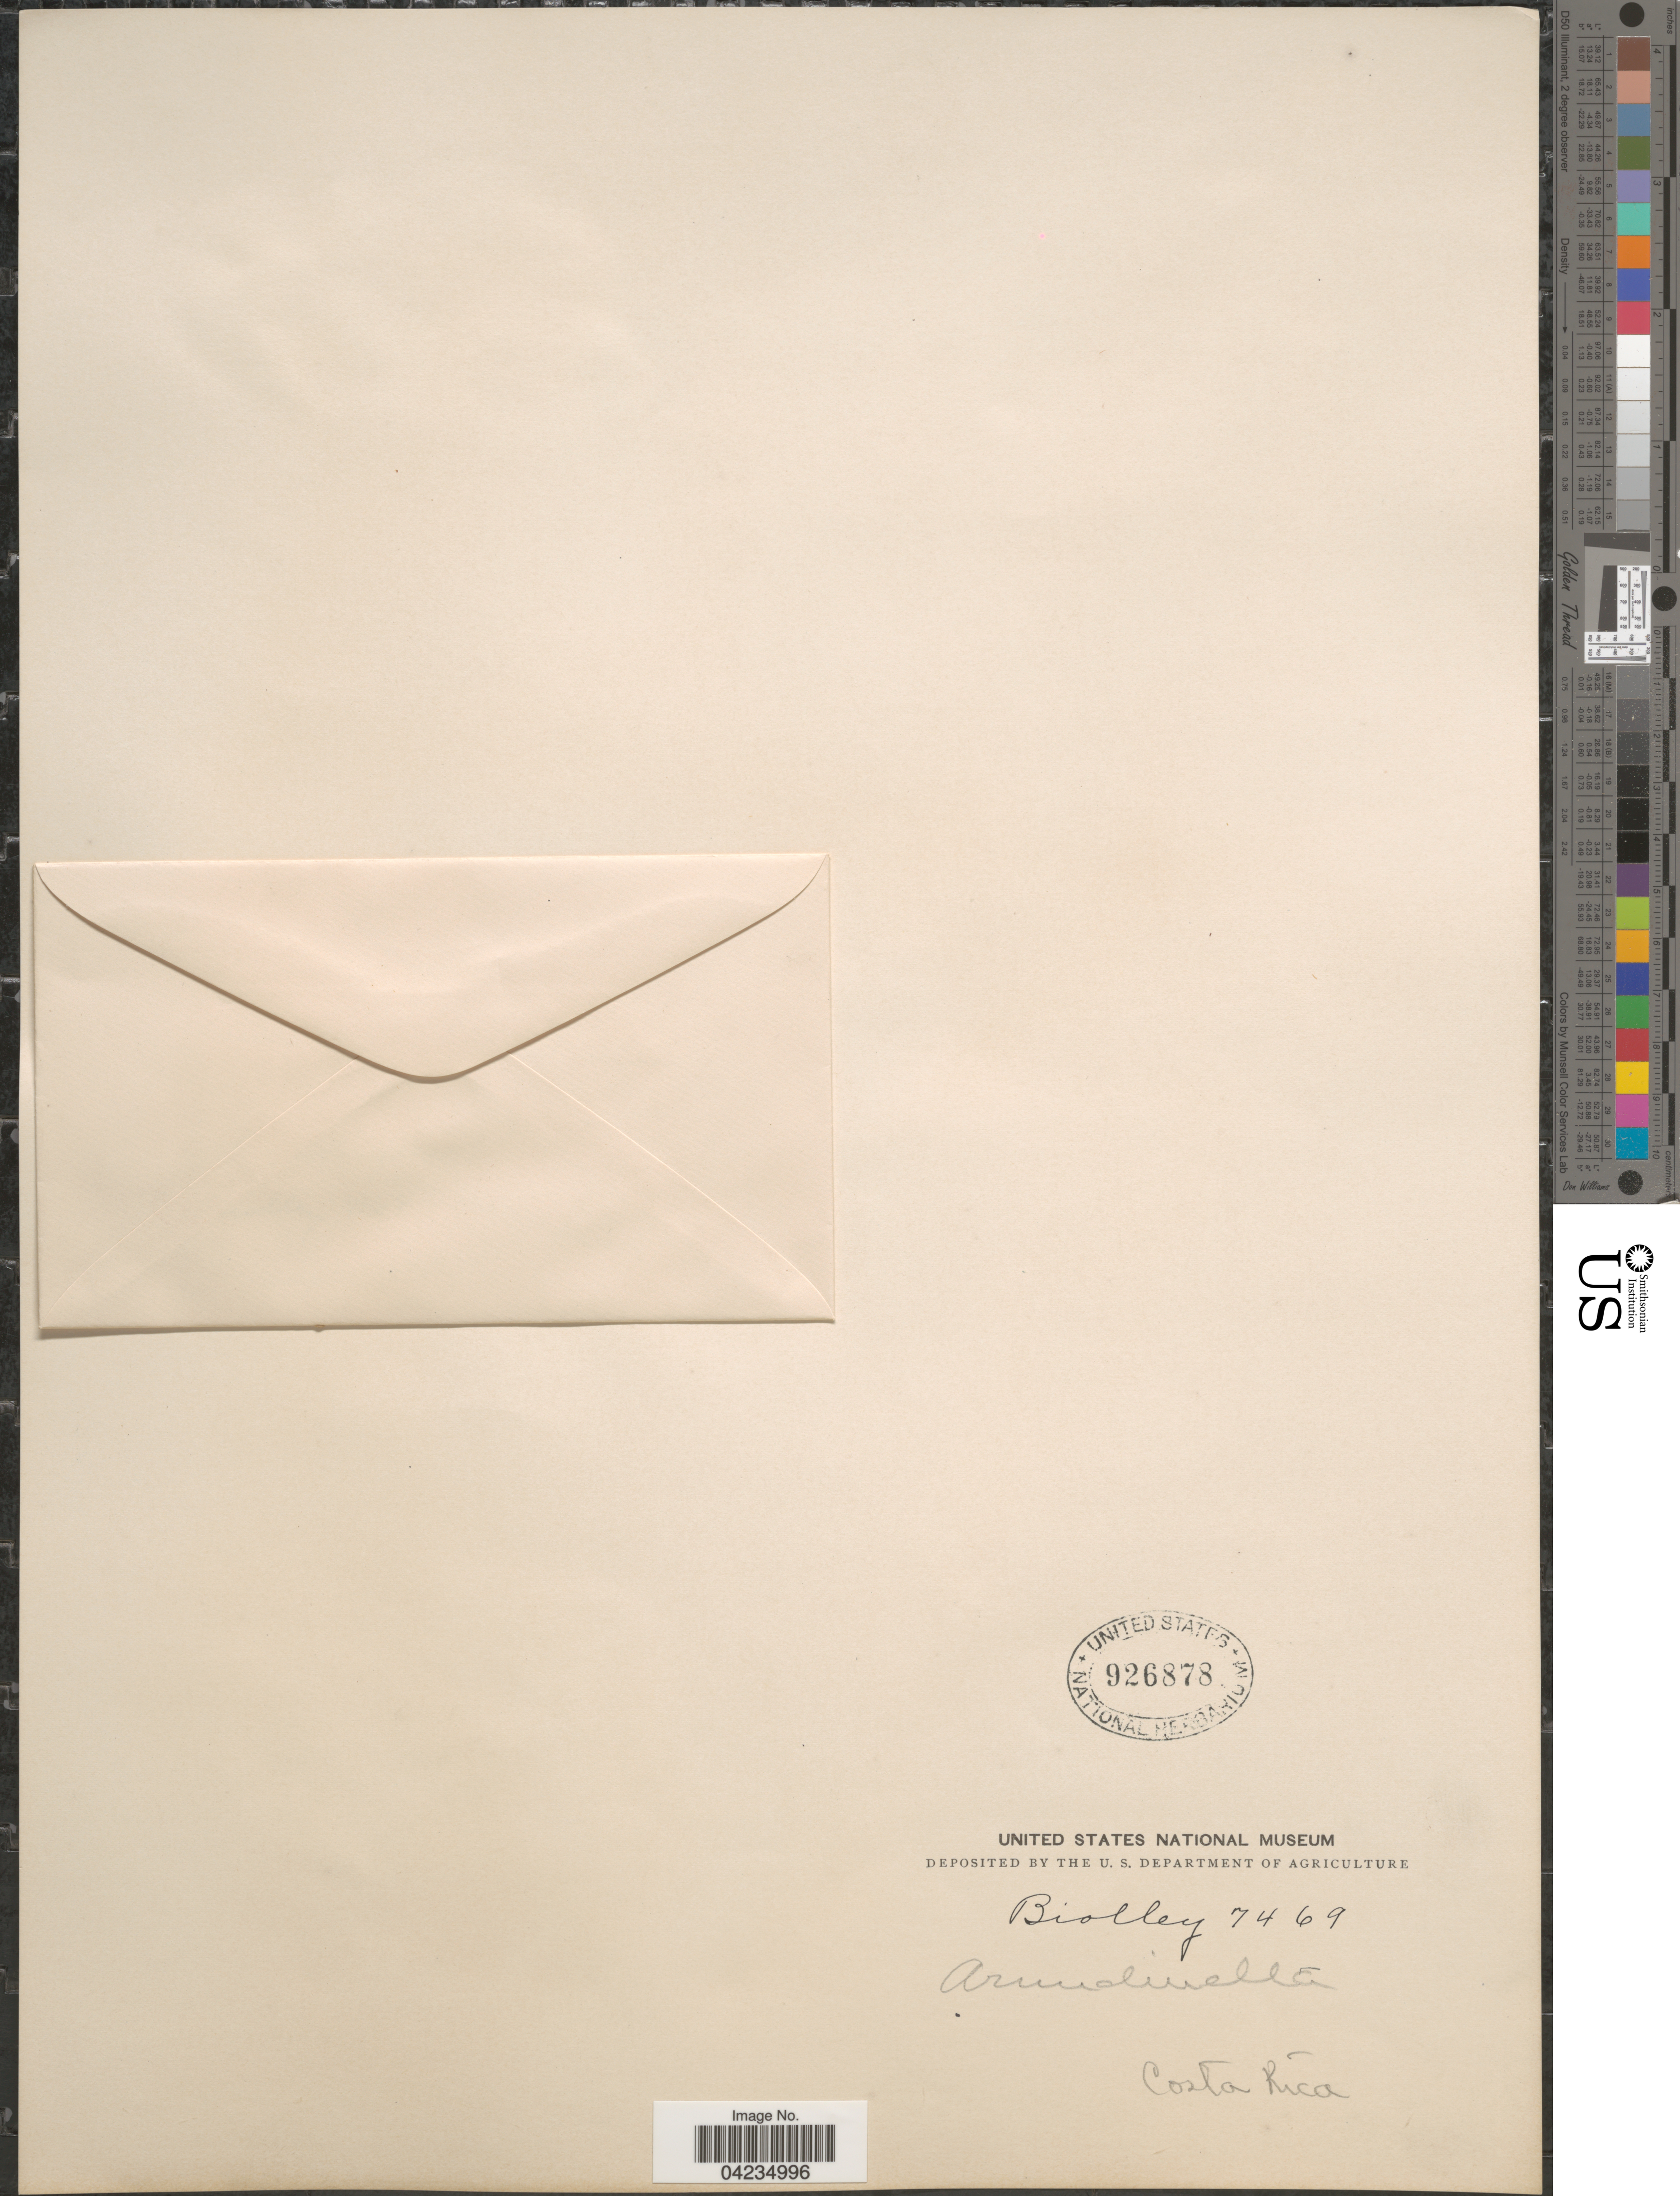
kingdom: Plantae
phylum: Tracheophyta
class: Liliopsida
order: Poales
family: Poaceae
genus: Arundinella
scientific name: Arundinella berteroniana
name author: (Schult.) Hitchc. & Chase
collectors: Biolley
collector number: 7469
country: Costa Rica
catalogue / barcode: US 926878